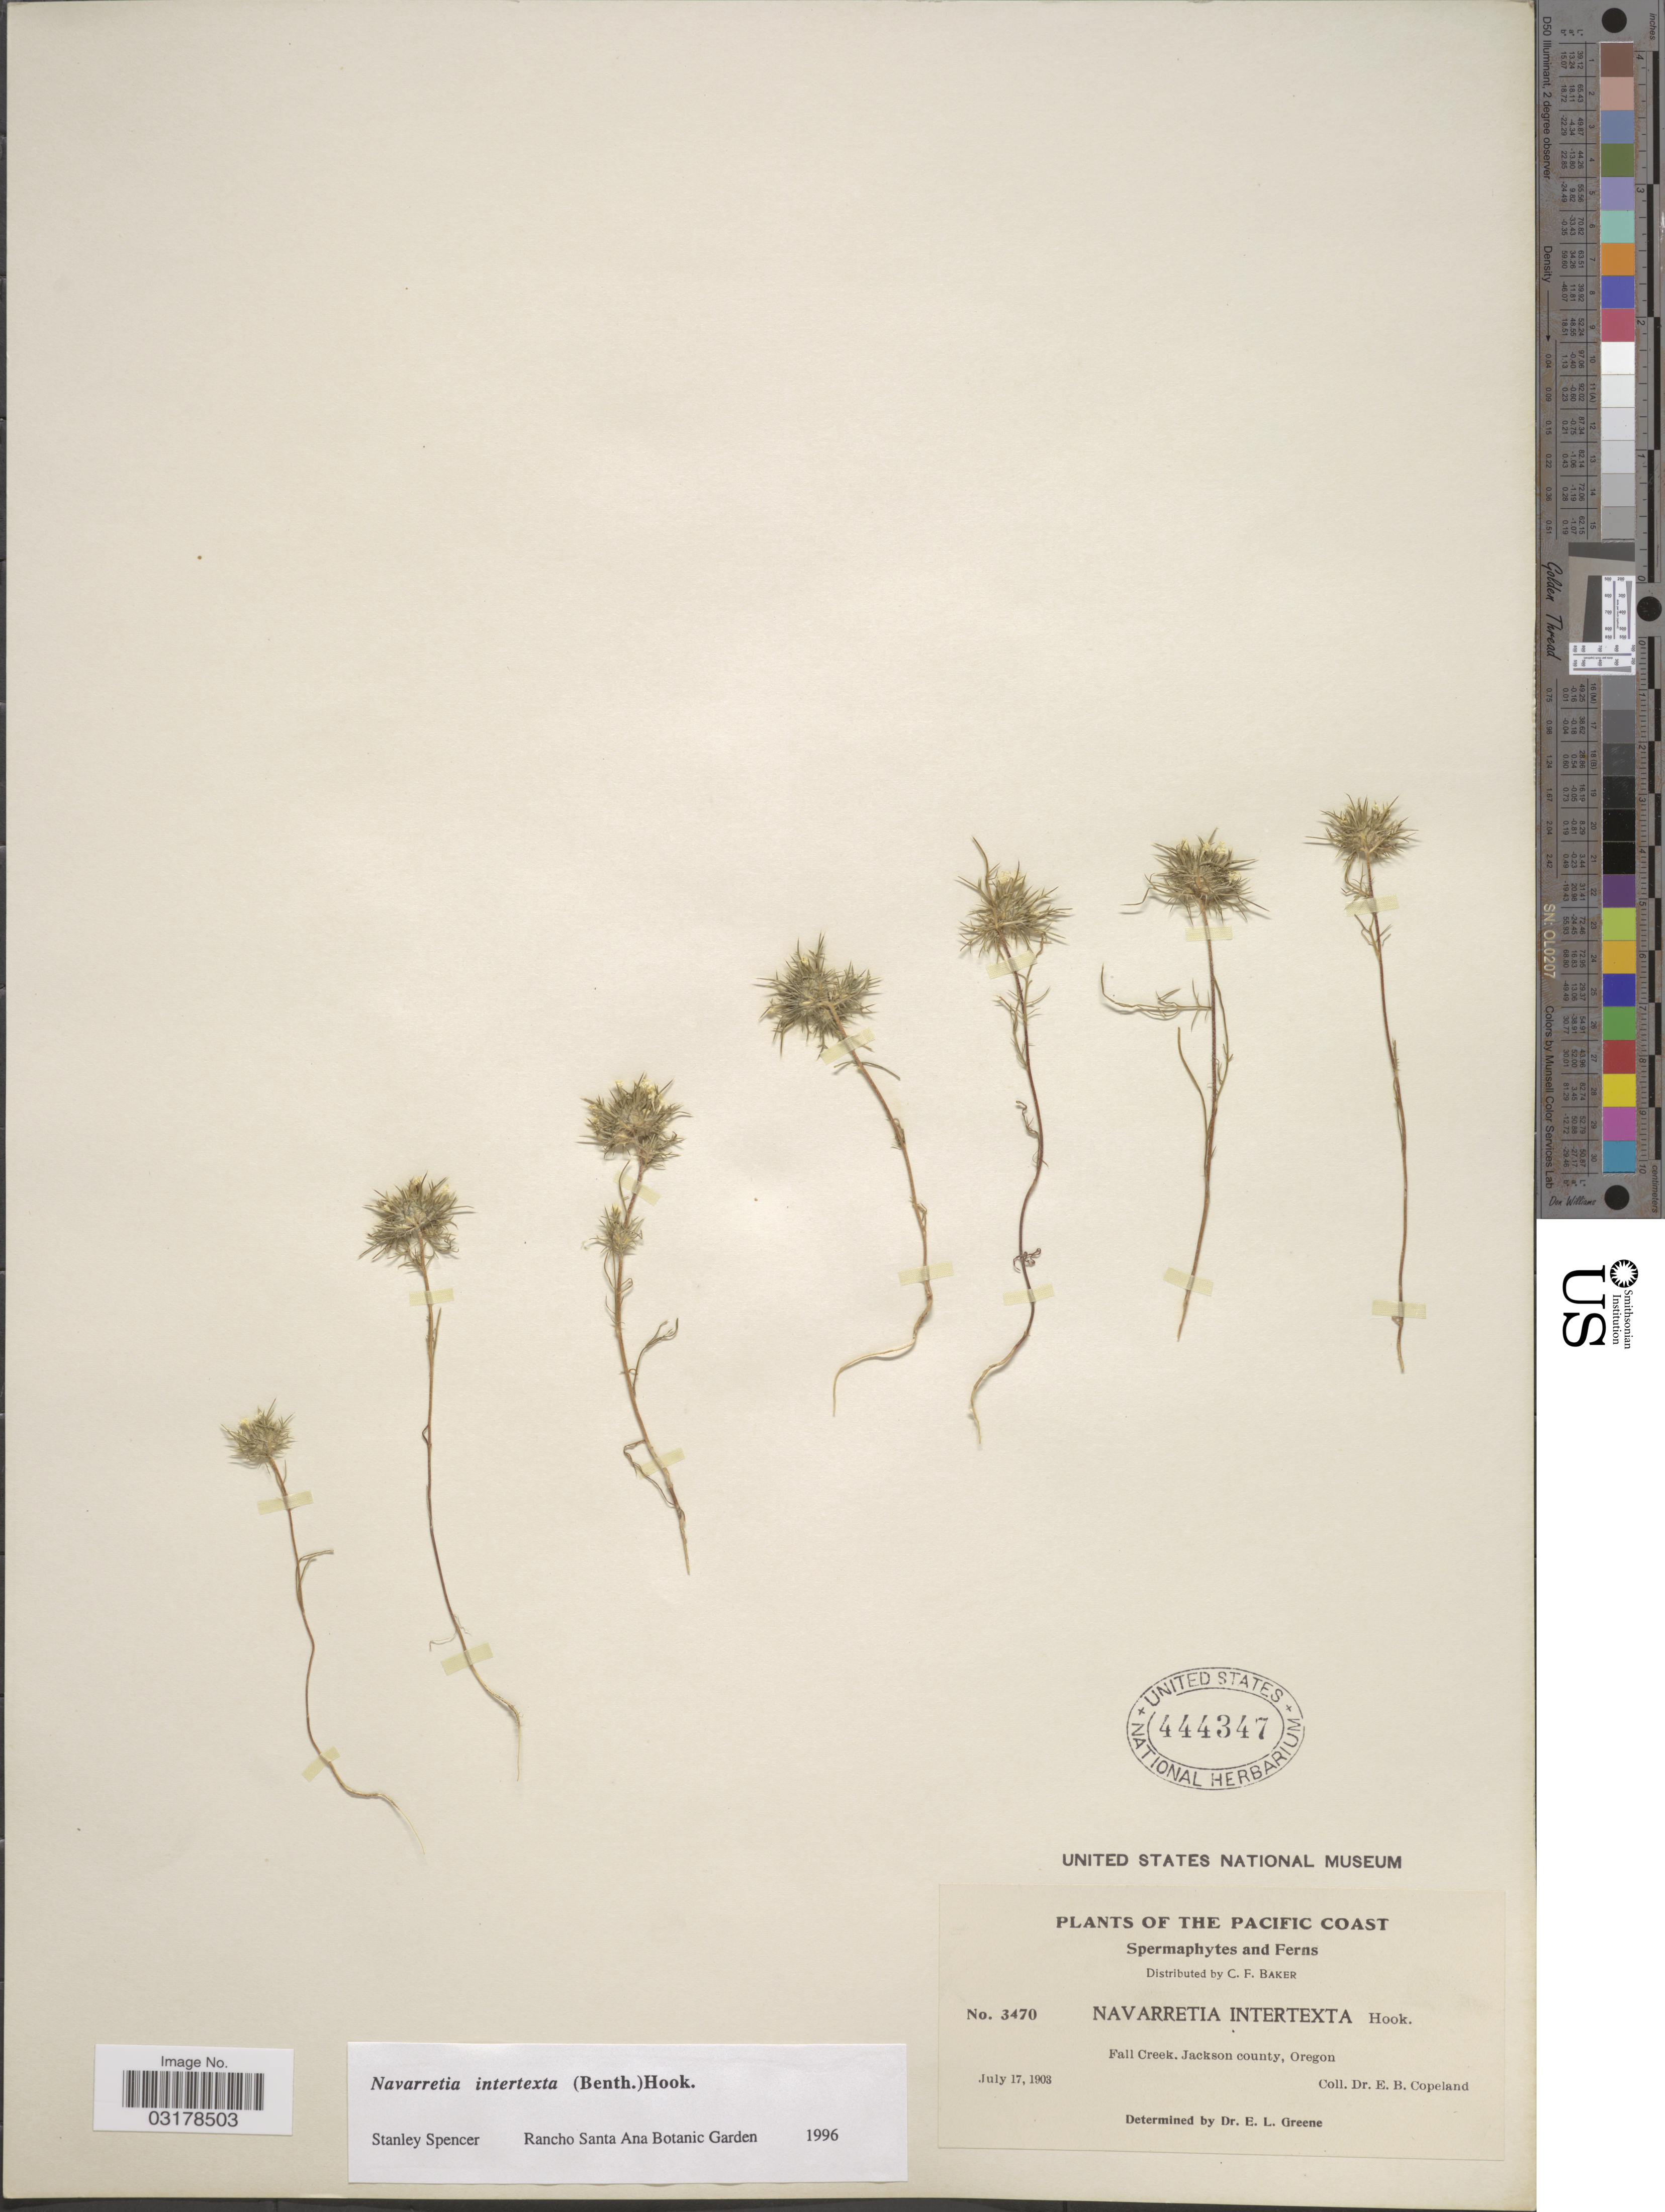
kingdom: Plantae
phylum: Tracheophyta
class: Magnoliopsida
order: Ericales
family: Polemoniaceae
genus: Navarretia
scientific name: Navarretia intertexta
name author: (Benth.) Hook.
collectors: E. B. Copeland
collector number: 3470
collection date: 1903-07-17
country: United States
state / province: Oregon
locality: The Pacific Coast. Fall Creek, Jackson county.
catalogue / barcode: US 444347